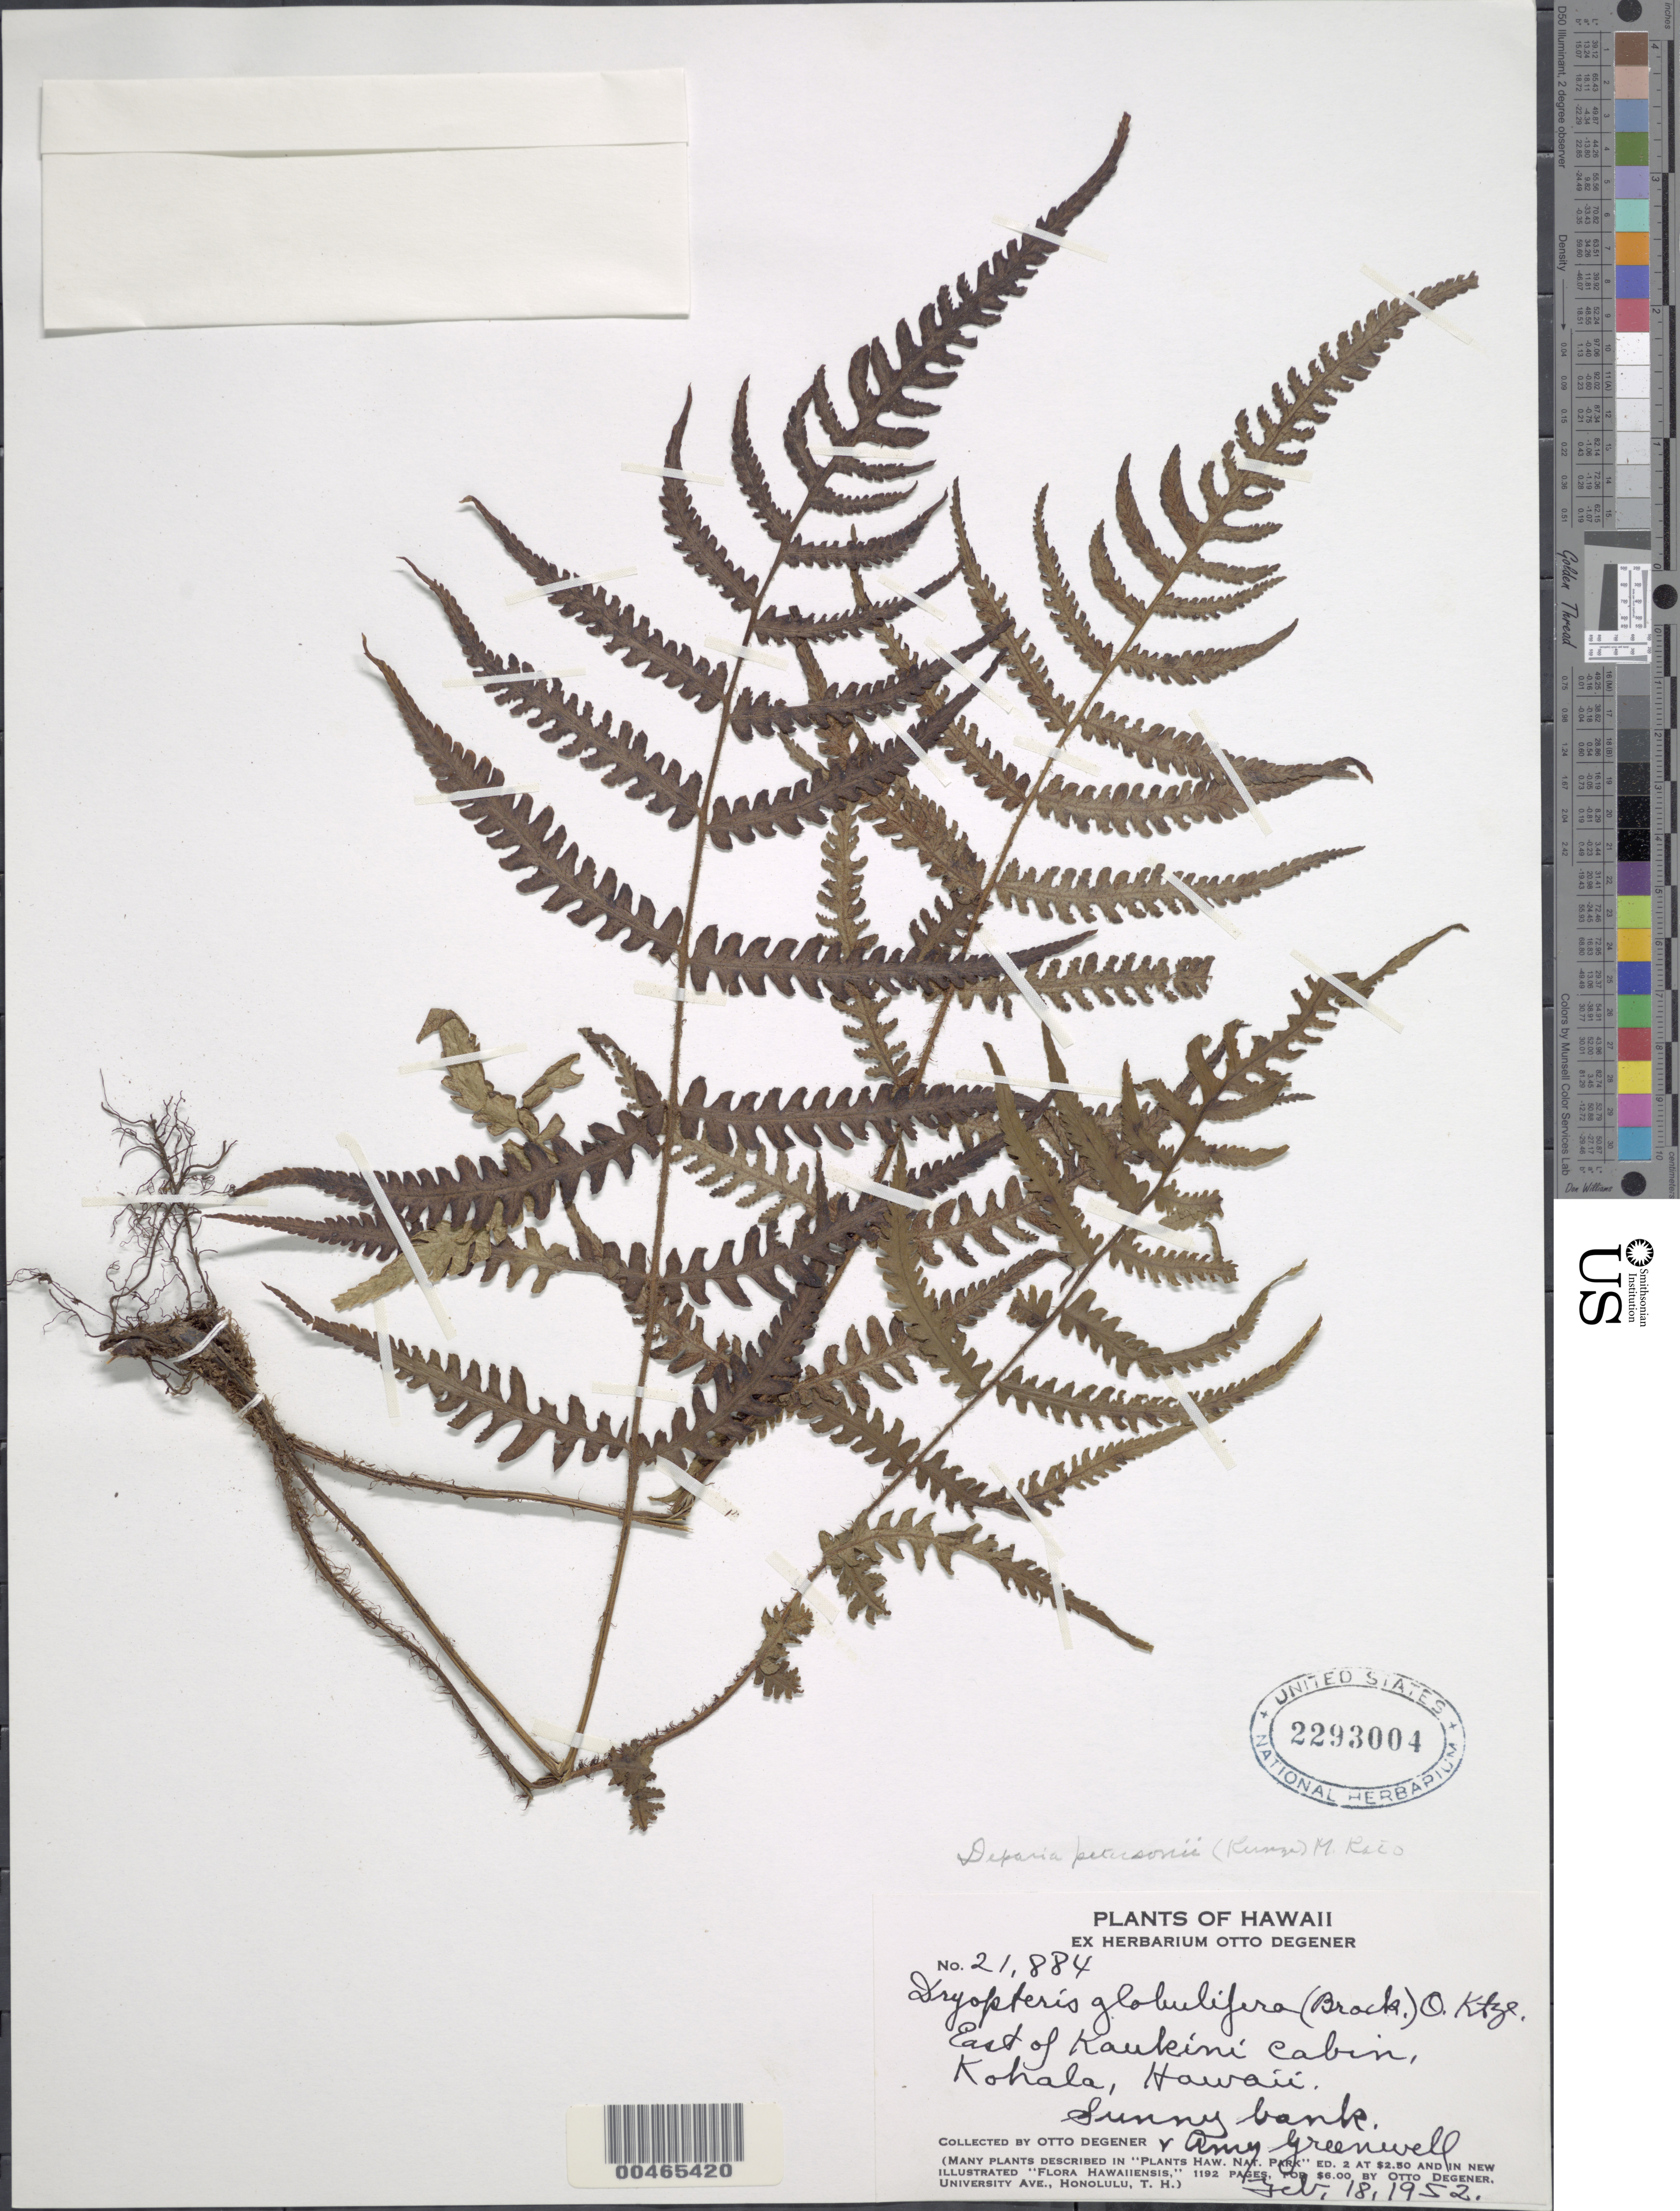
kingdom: Plantae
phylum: Tracheophyta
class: Polypodiopsida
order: Polypodiales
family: Athyriaceae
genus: Deparia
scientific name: Deparia petersenii subsp. petersenii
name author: (Kunze) M. Kato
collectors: O. Degener & A. B. Greenwell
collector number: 21884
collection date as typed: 18 Feb 1952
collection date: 1952-02-18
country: United States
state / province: Hawaii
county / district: Hawaii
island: Hawaii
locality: E of Kaukini Cabin, Kohala, Hawaii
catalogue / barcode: US 2293004